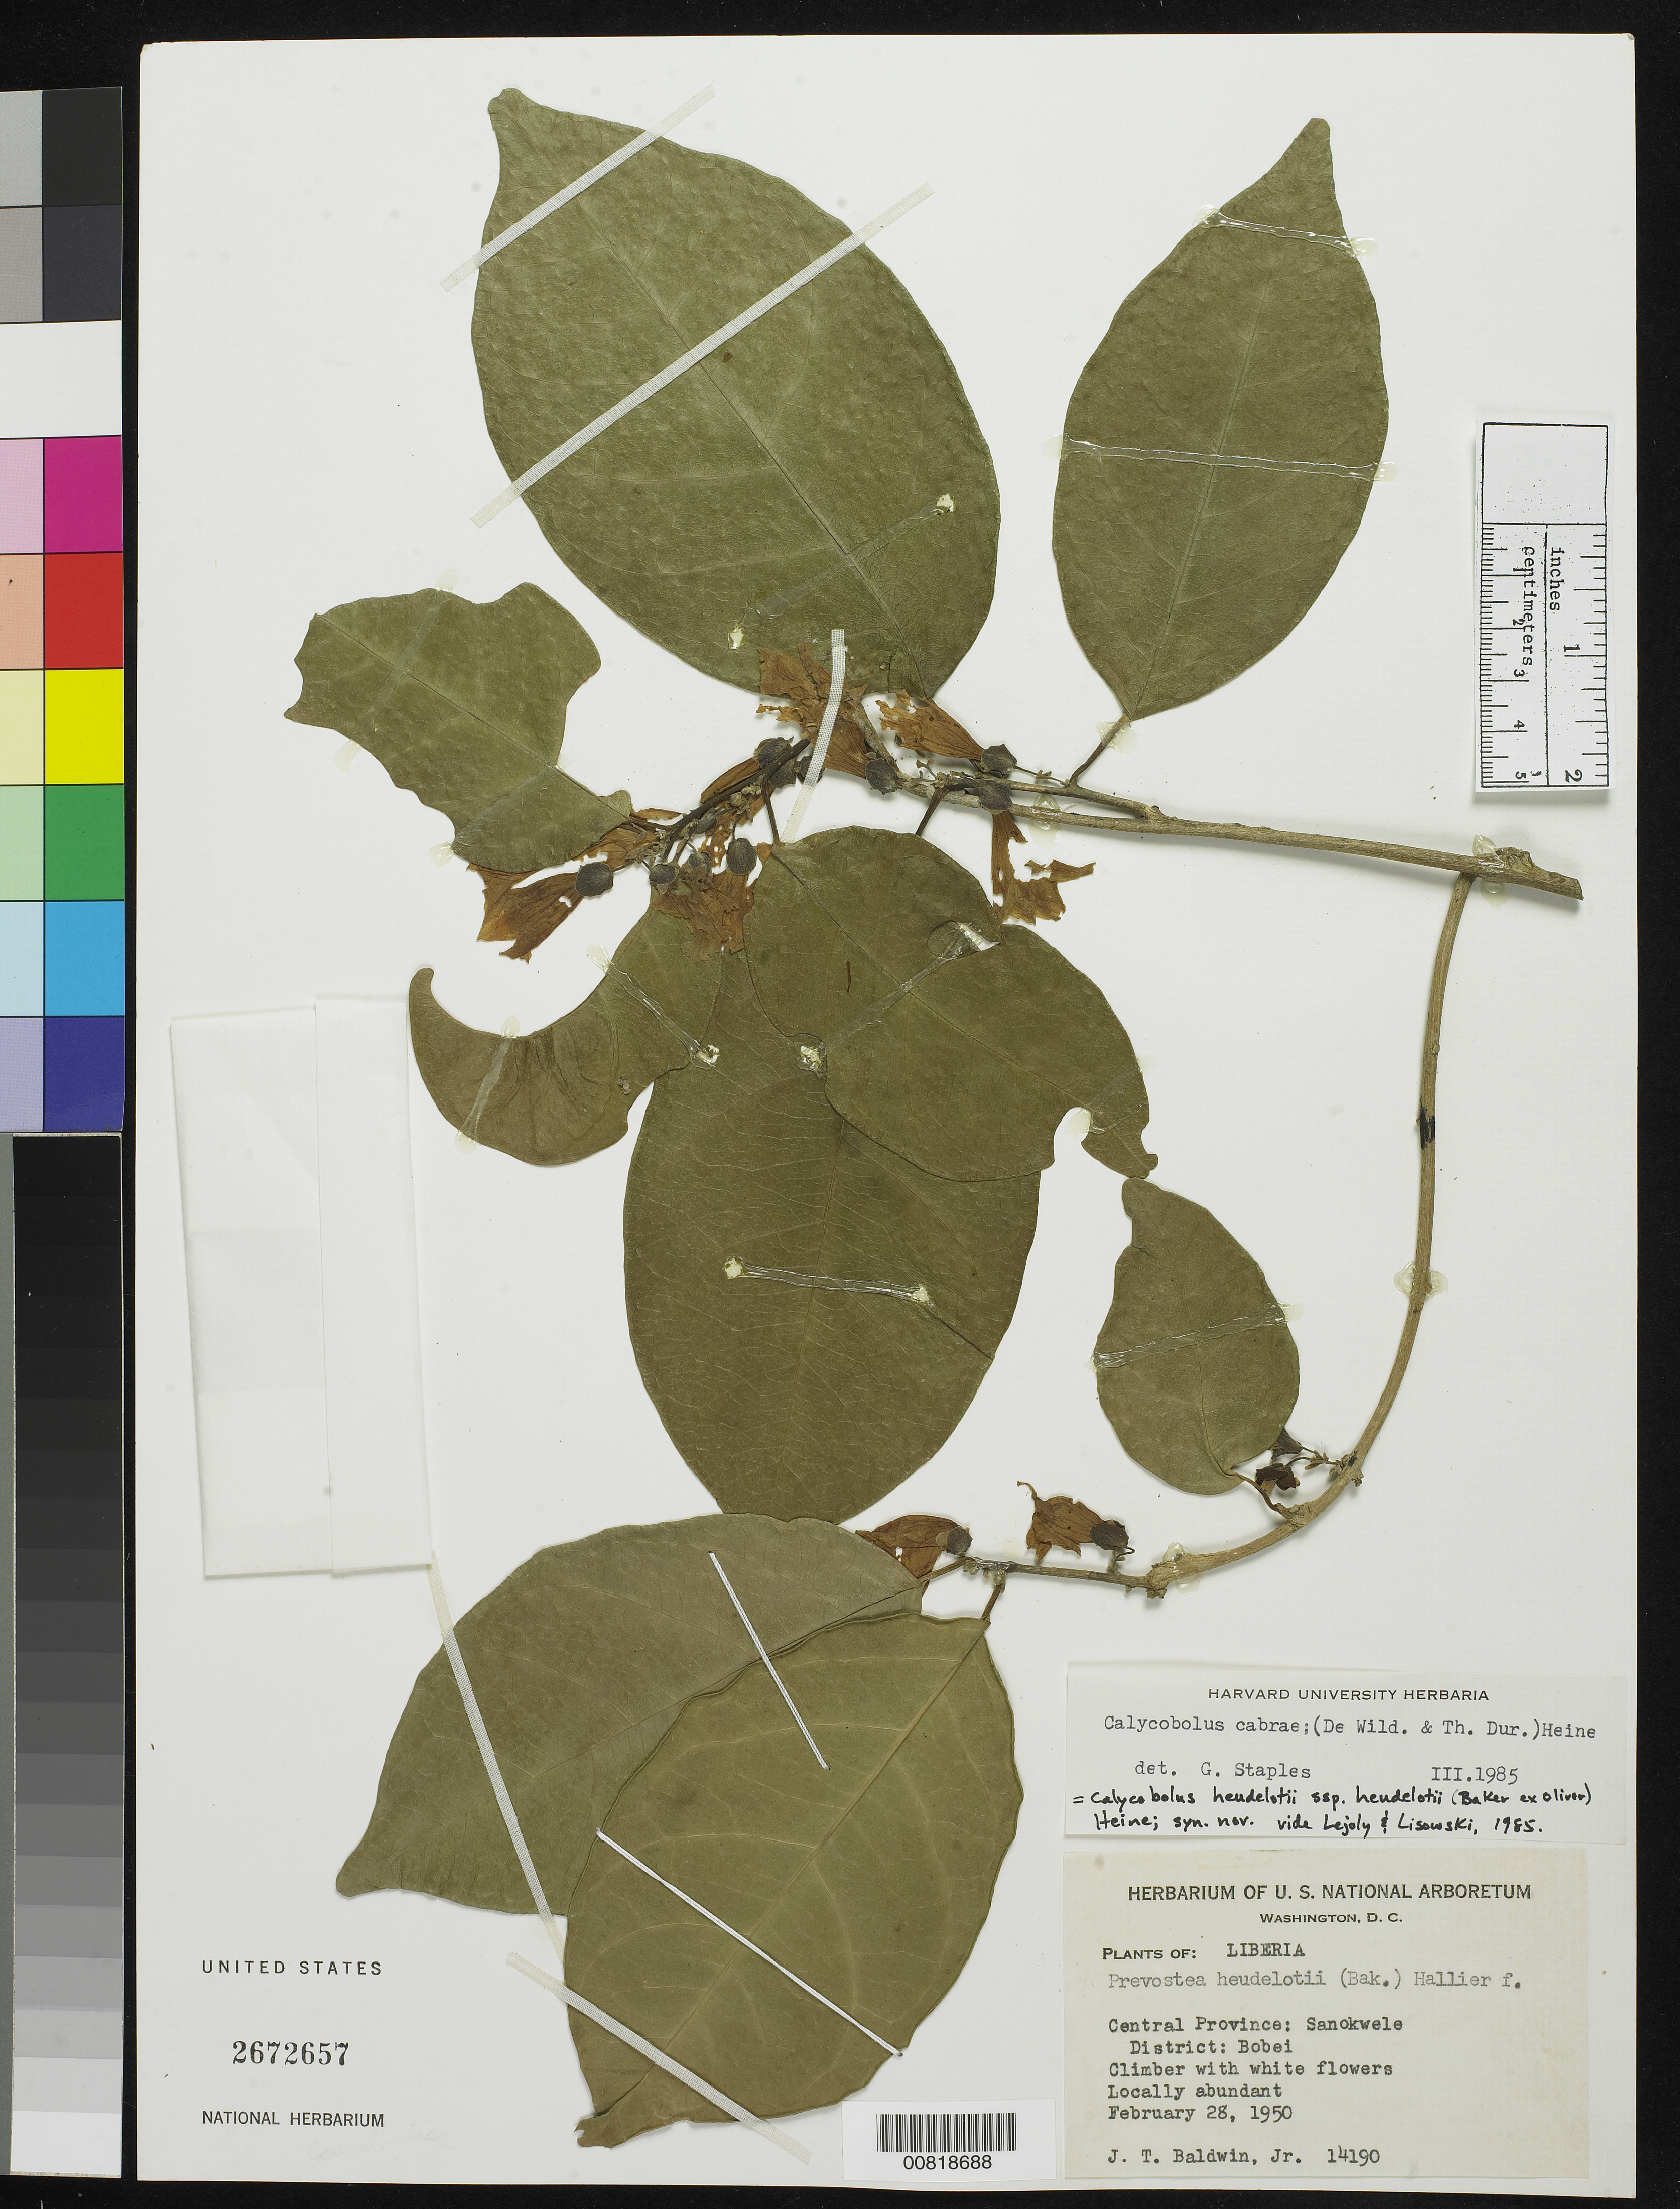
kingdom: Plantae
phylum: Tracheophyta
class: Magnoliopsida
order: Solanales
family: Convolvulaceae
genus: Calycobolus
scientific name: Calycobolus heudelotii subsp. heudelotii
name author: (Baker ex Oliv.) Heine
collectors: J. T. Baldwin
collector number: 14190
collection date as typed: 28 Feb 1950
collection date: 1950-02-28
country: Liberia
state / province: Nimba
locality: Central Province: Sanokwele District, Bobei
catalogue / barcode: US 2672657